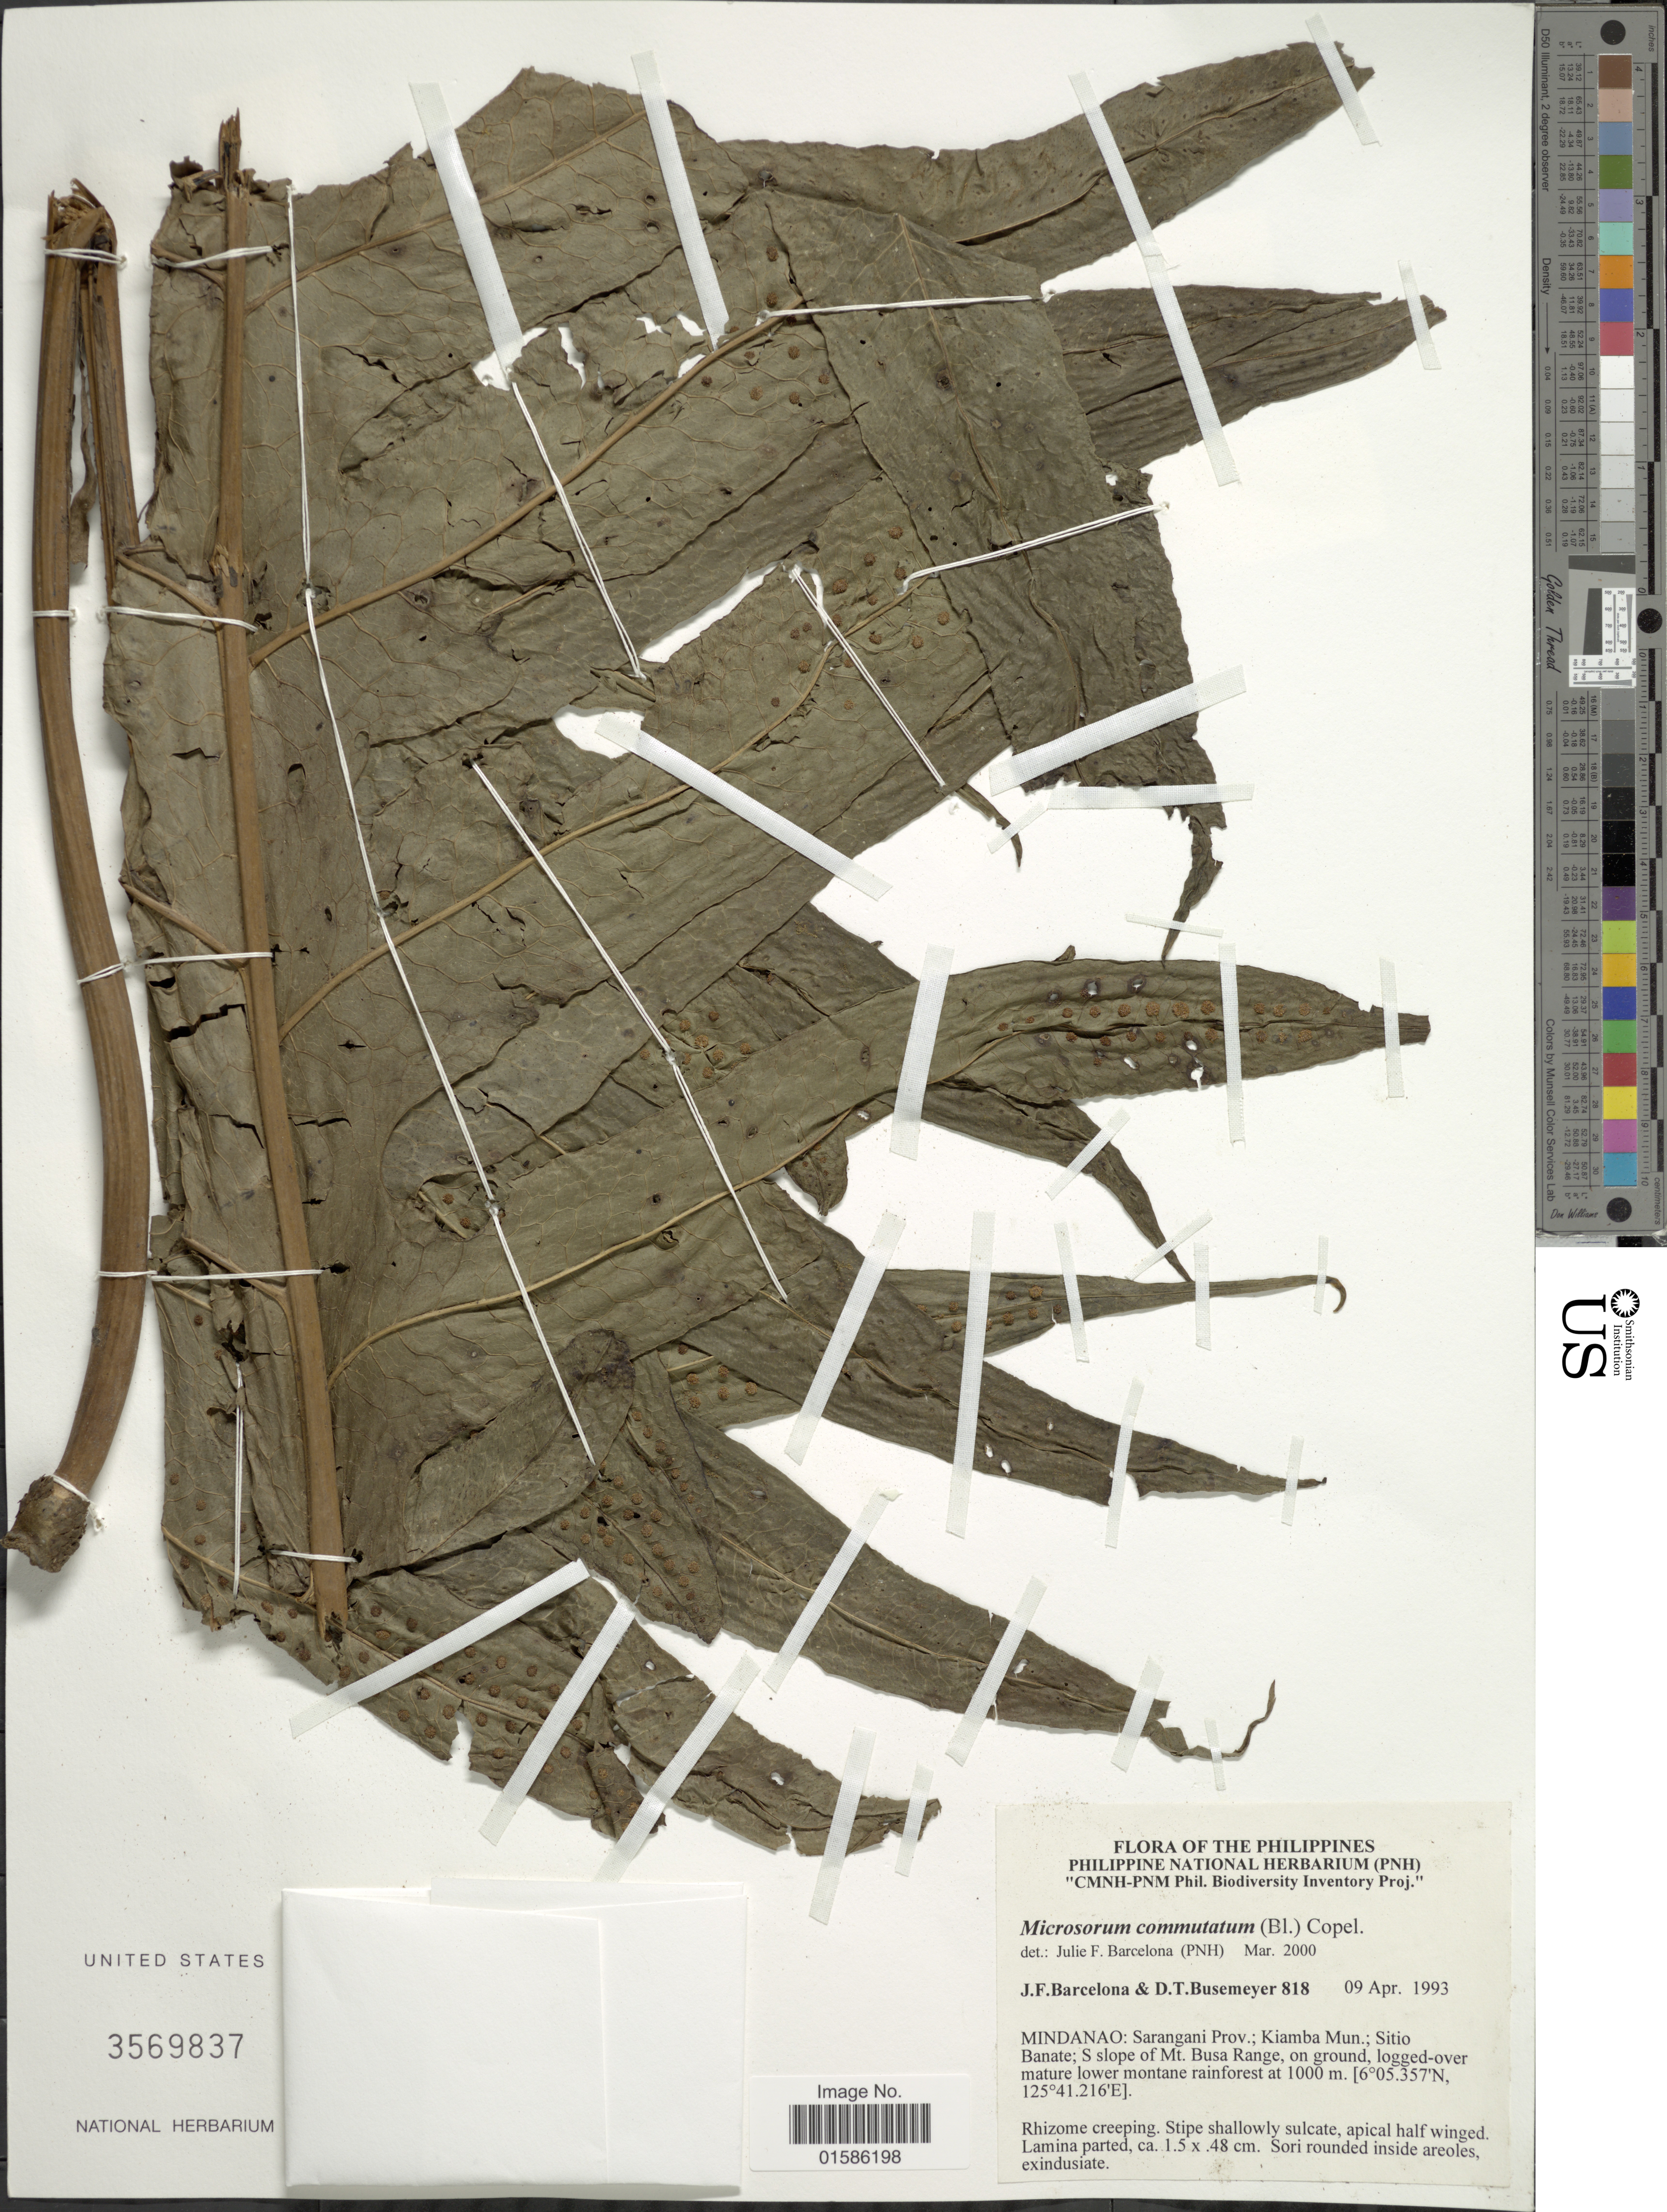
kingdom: Plantae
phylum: Tracheophyta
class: Polypodiopsida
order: Polypodiales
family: Polypodiaceae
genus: Microsorum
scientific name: Microsorum commutatum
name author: (Blume) Copel.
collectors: J. F. Barcelona & D. Busemeyer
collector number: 818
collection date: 1993-04-09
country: Philippines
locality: Mindanao: Sarangani Prov; Kiamba Mun; Sitio Banate; S slope of Mt Busa Range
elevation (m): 1000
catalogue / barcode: US 3569837